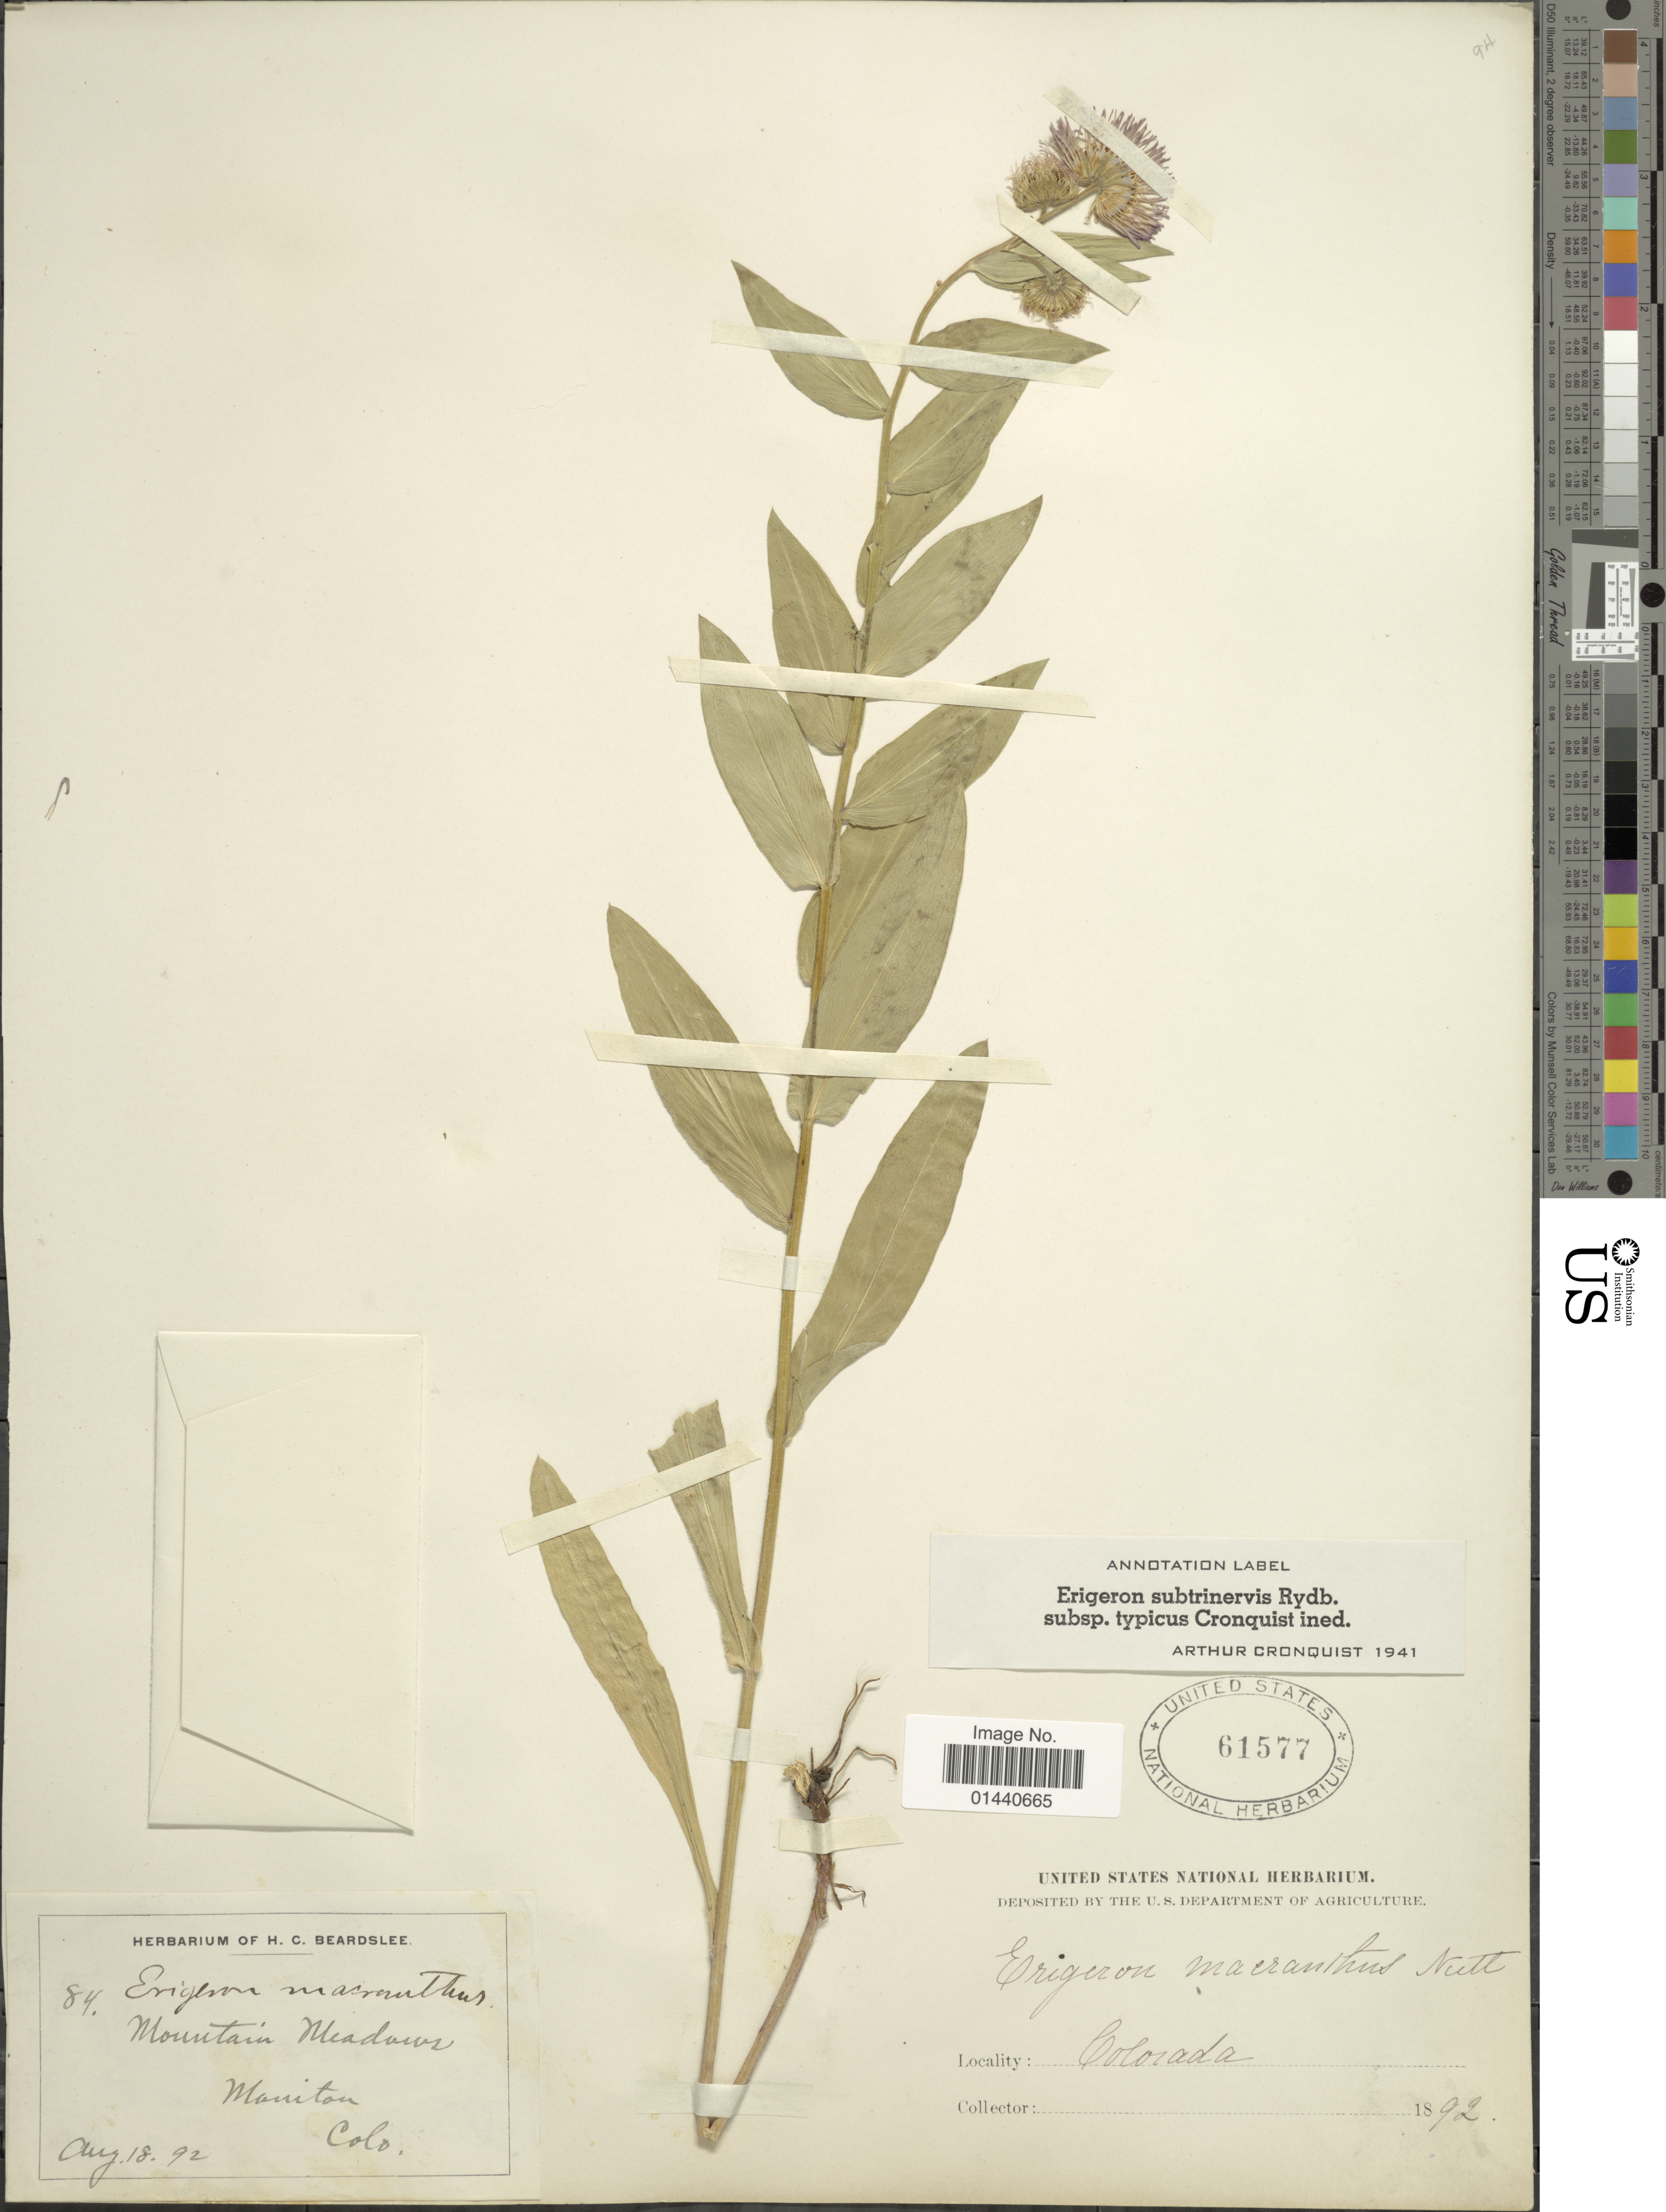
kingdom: Plantae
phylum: Tracheophyta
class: Magnoliopsida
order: Asterales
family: Asteraceae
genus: Erigeron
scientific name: Erigeron subtrinervis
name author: Rydb. ex Porter & Britton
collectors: ex herb. H. C. Beardslee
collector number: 84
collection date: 1892-08-18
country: United States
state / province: Colorado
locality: Mountain Meadows. Manitou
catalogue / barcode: US 61577